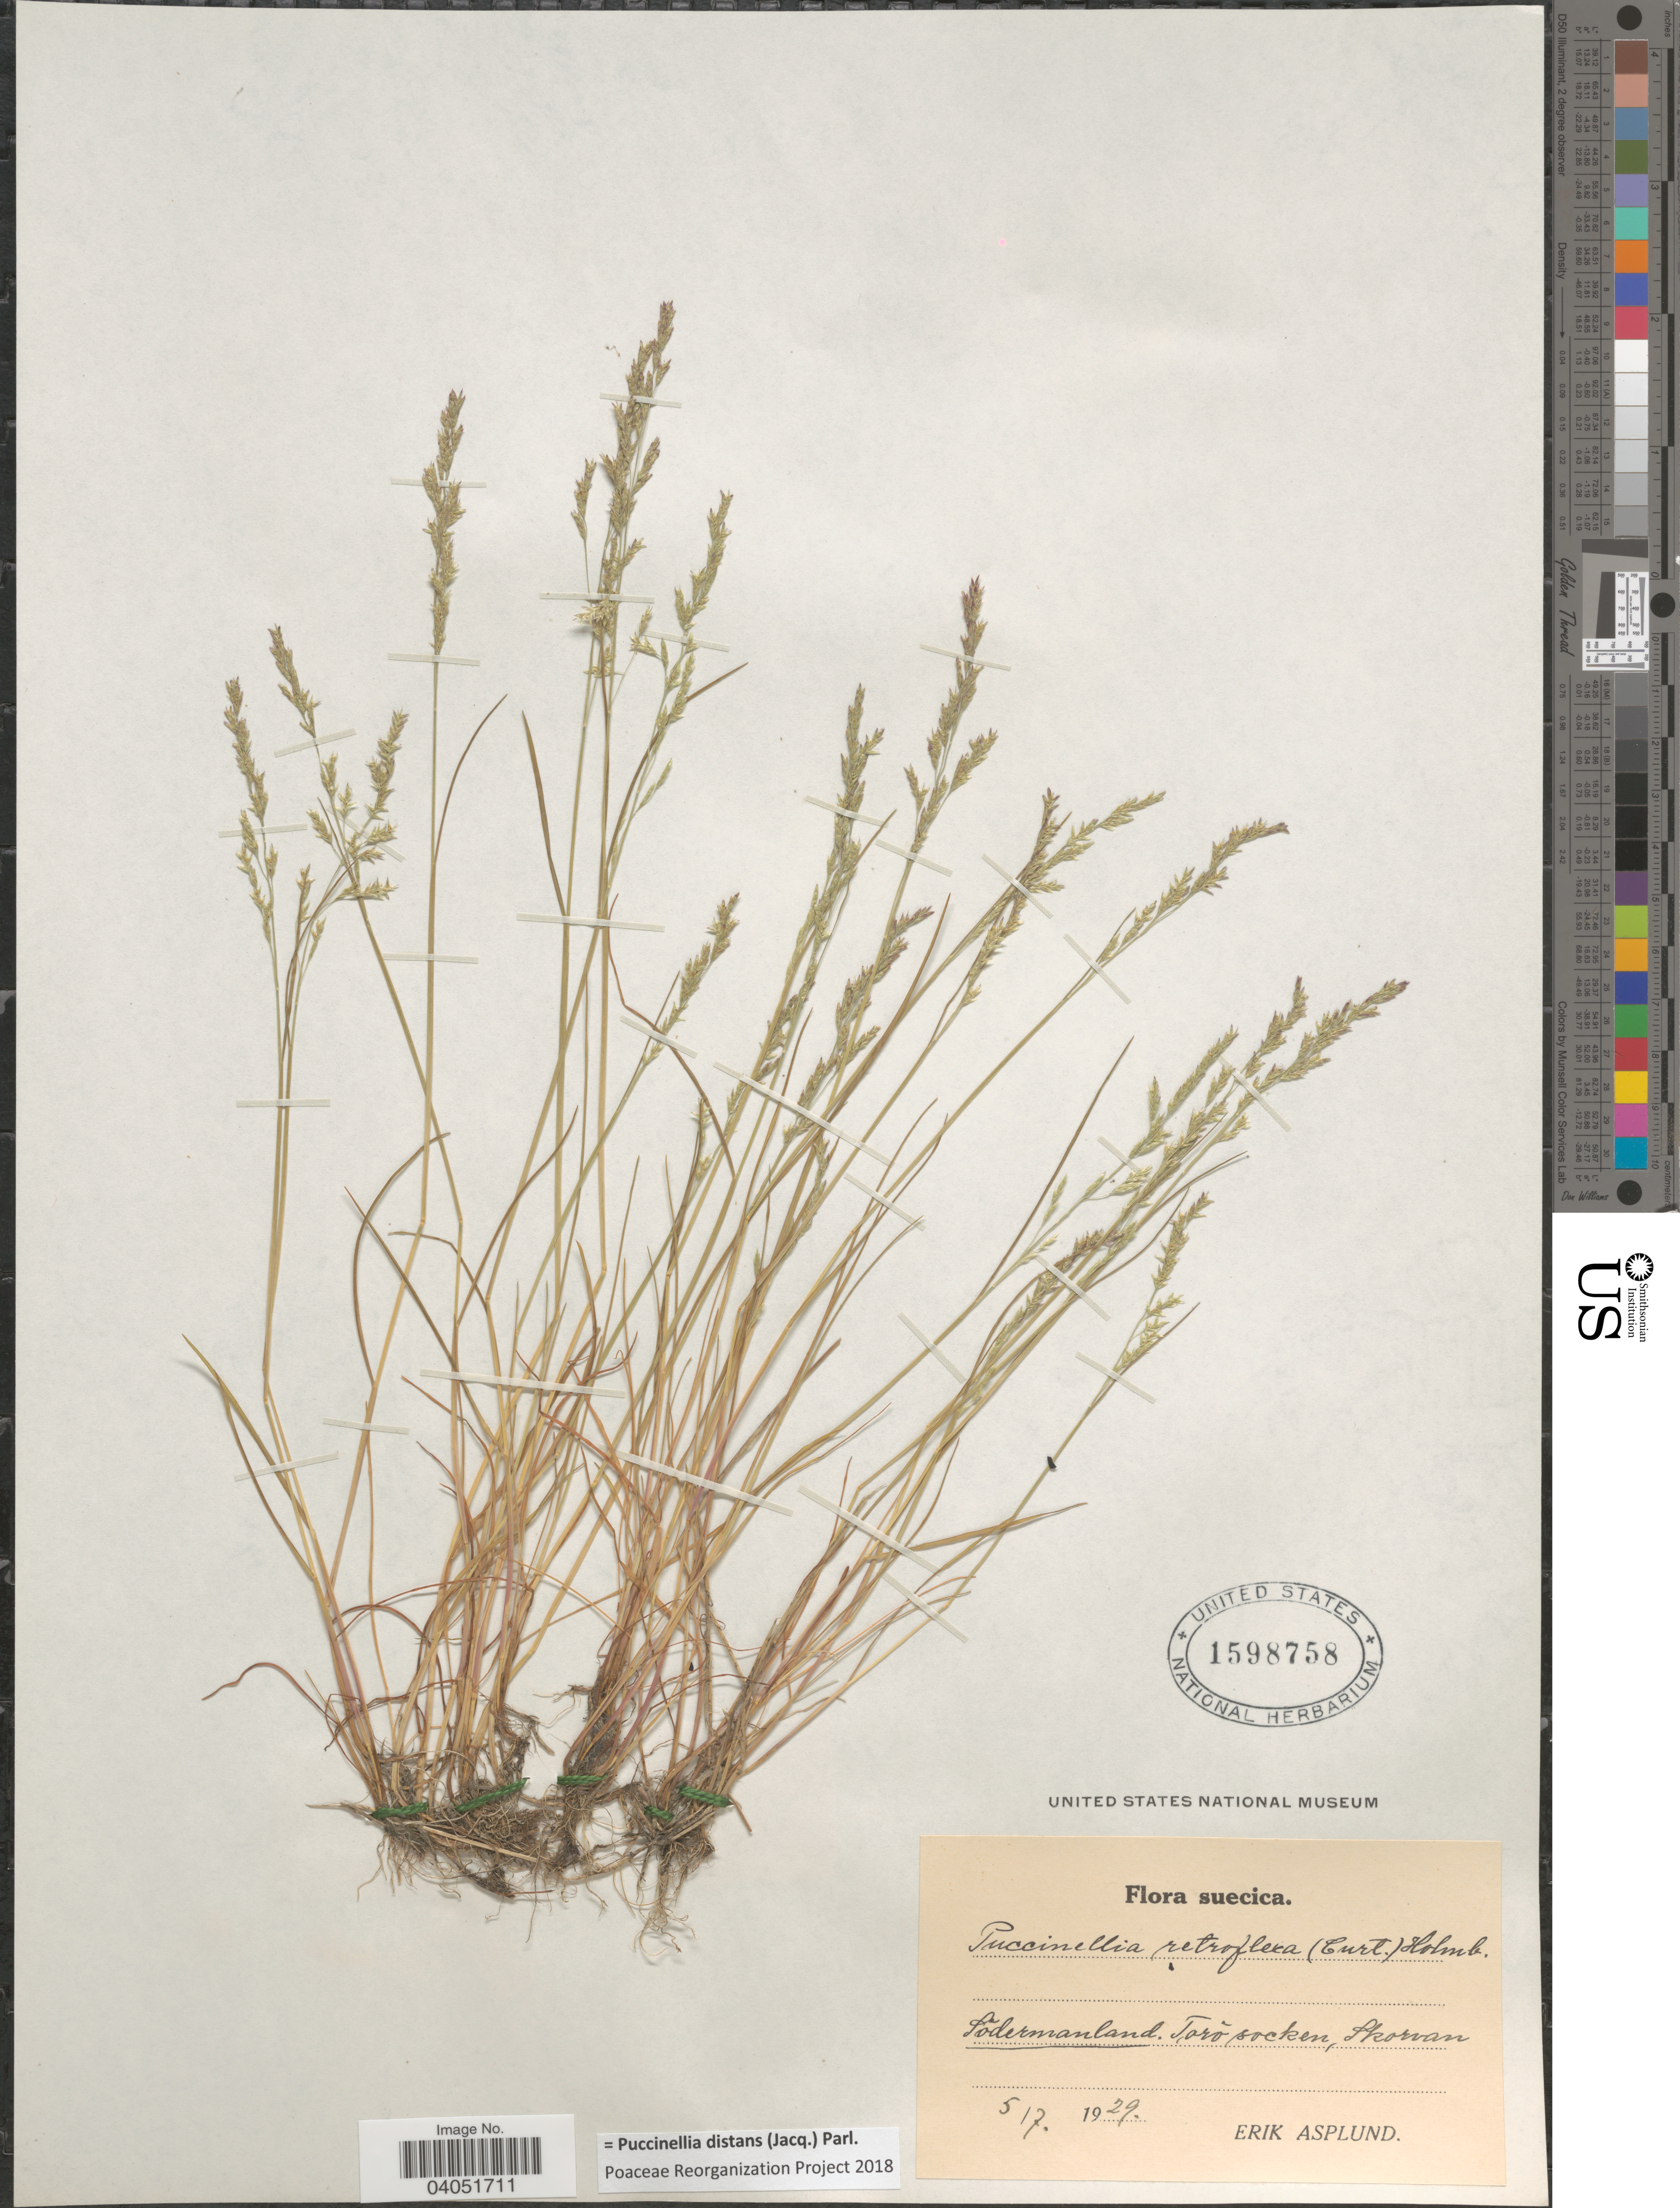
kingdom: Plantae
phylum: Tracheophyta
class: Liliopsida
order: Poales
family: Poaceae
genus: Puccinellia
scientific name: Puccinellia distans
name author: (Jacq.) Parl.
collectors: E. Asplund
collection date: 1929-07-05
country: Sweden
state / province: Sodermanland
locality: Suecica. Södermanland. Torö socken, Skorvan.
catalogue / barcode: US 1598758